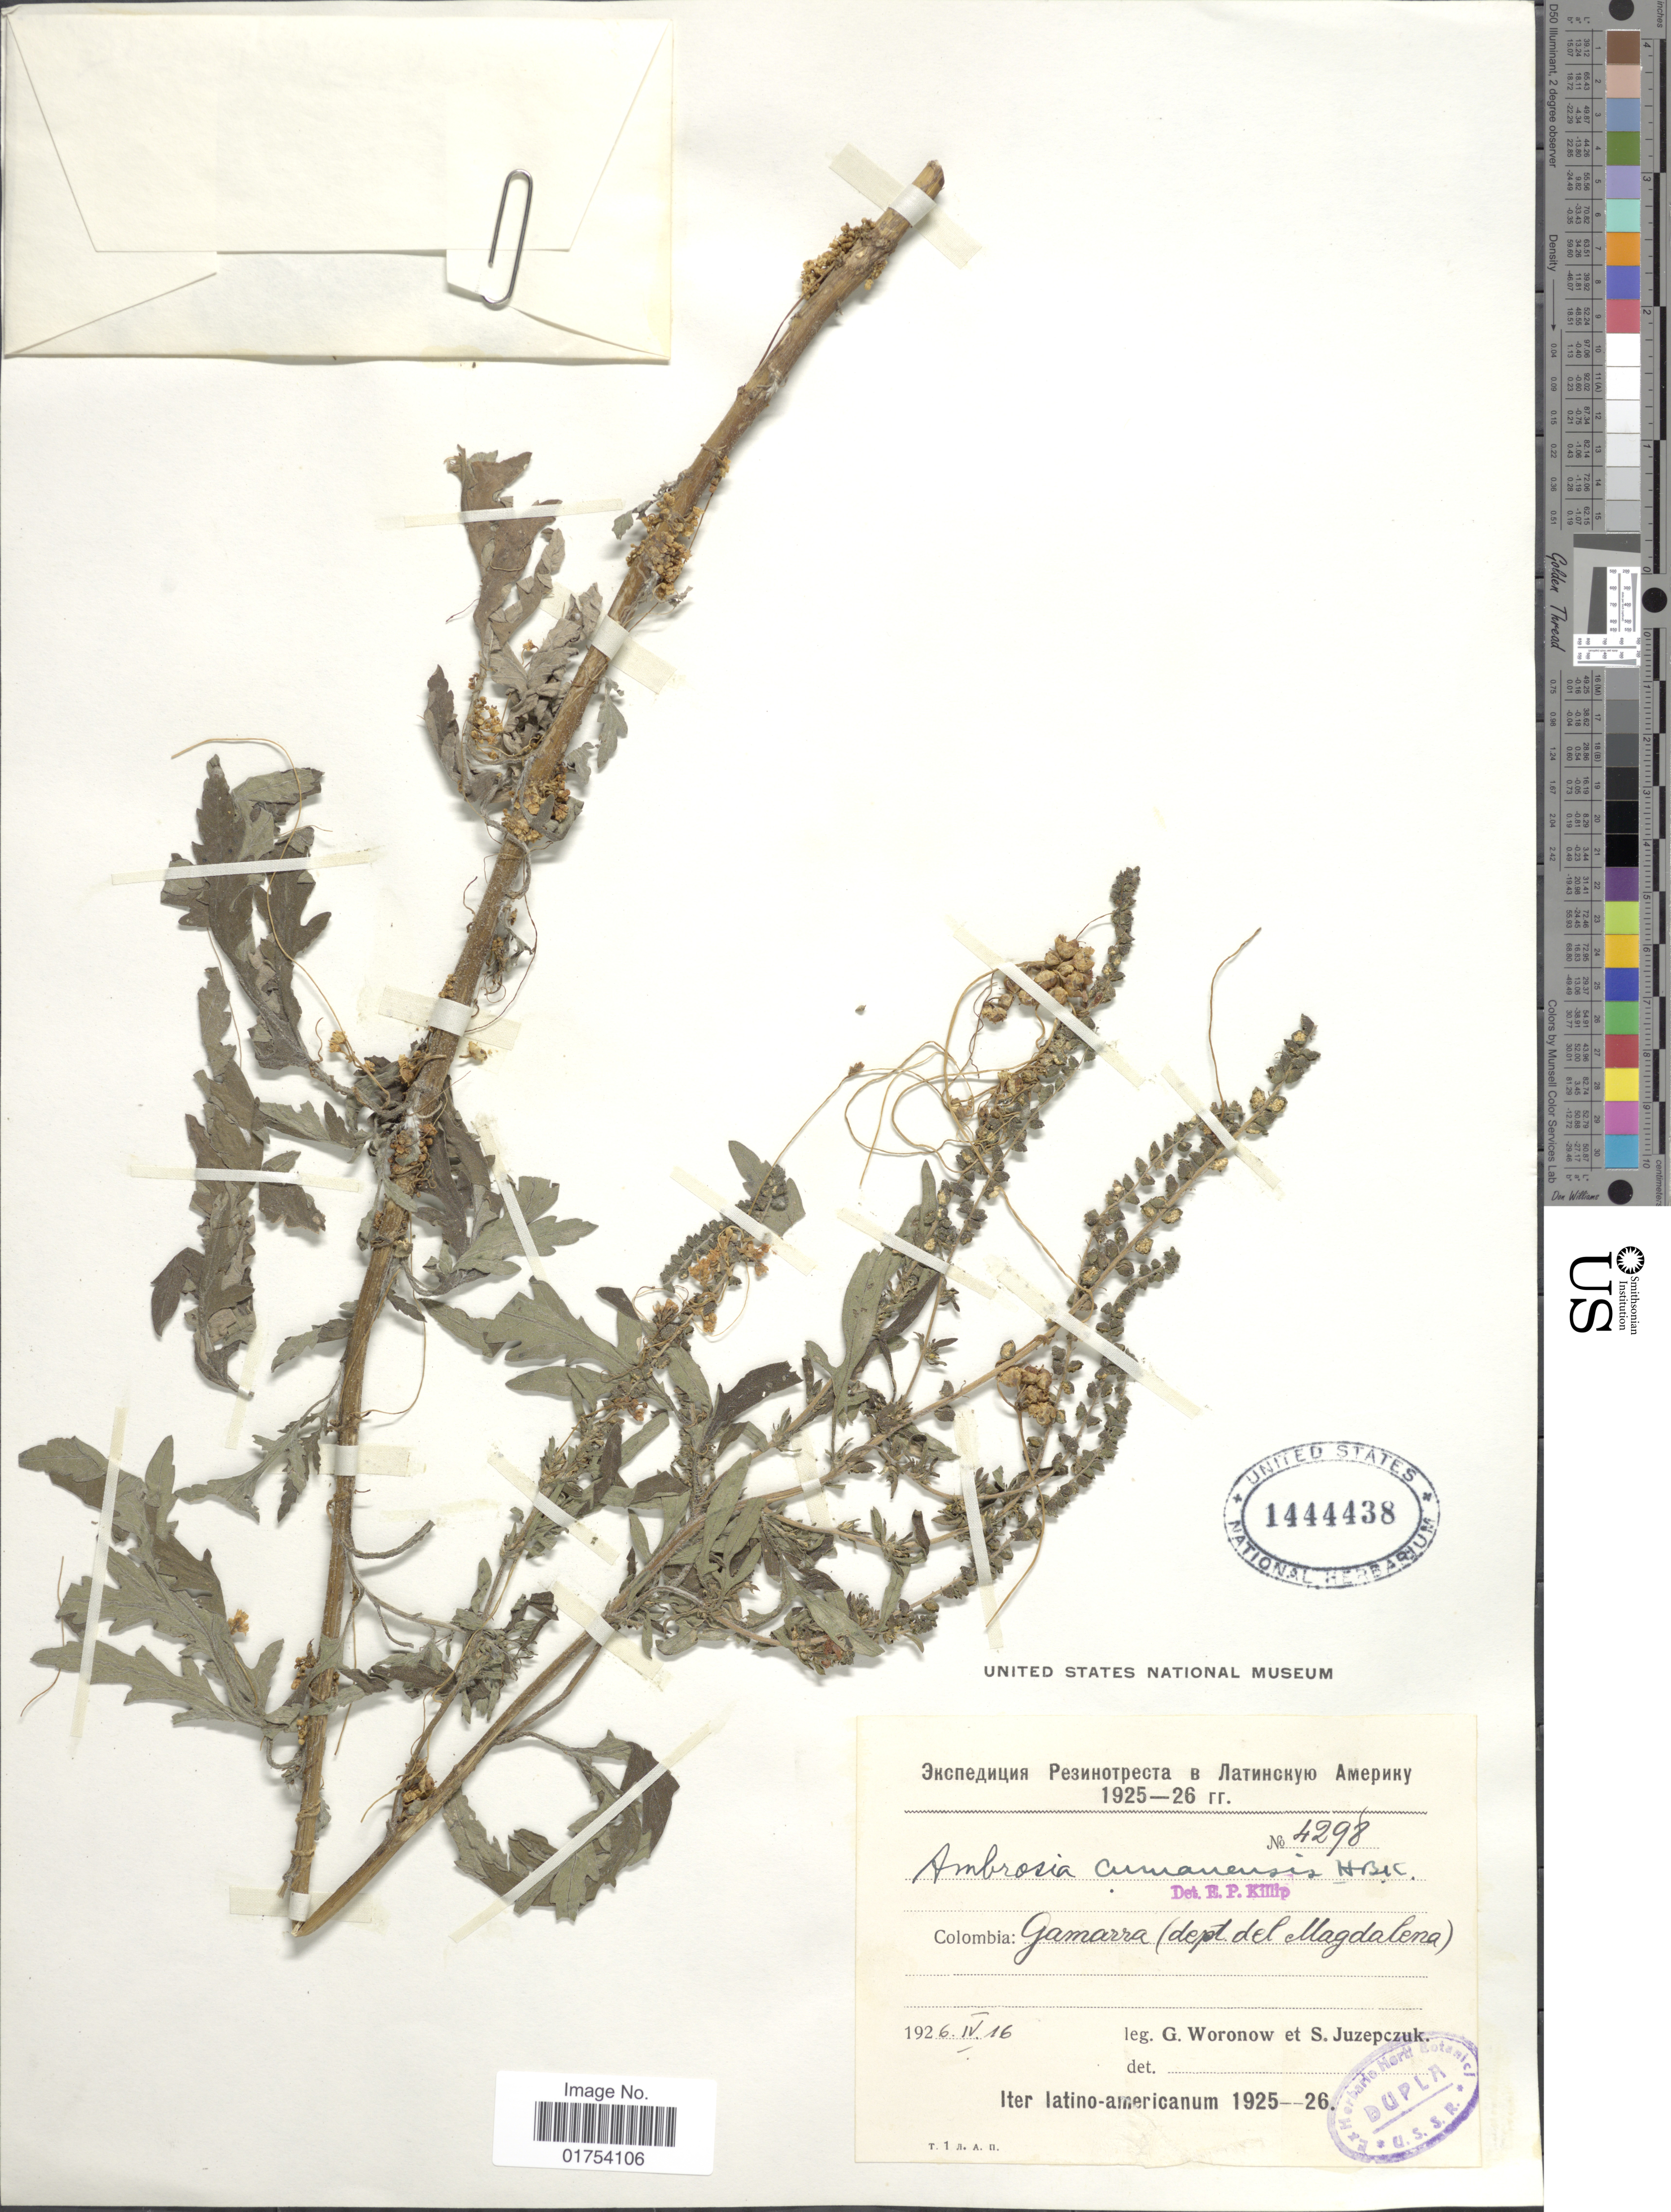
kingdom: Plantae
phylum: Tracheophyta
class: Magnoliopsida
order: Asterales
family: Asteraceae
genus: Ambrosia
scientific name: Ambrosia peruviana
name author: Willd.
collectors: G. Woronow & S. V. Juzepczuk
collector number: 4298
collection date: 1926-04-16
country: Colombia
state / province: Magdalena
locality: Gamarra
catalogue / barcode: US 1444438